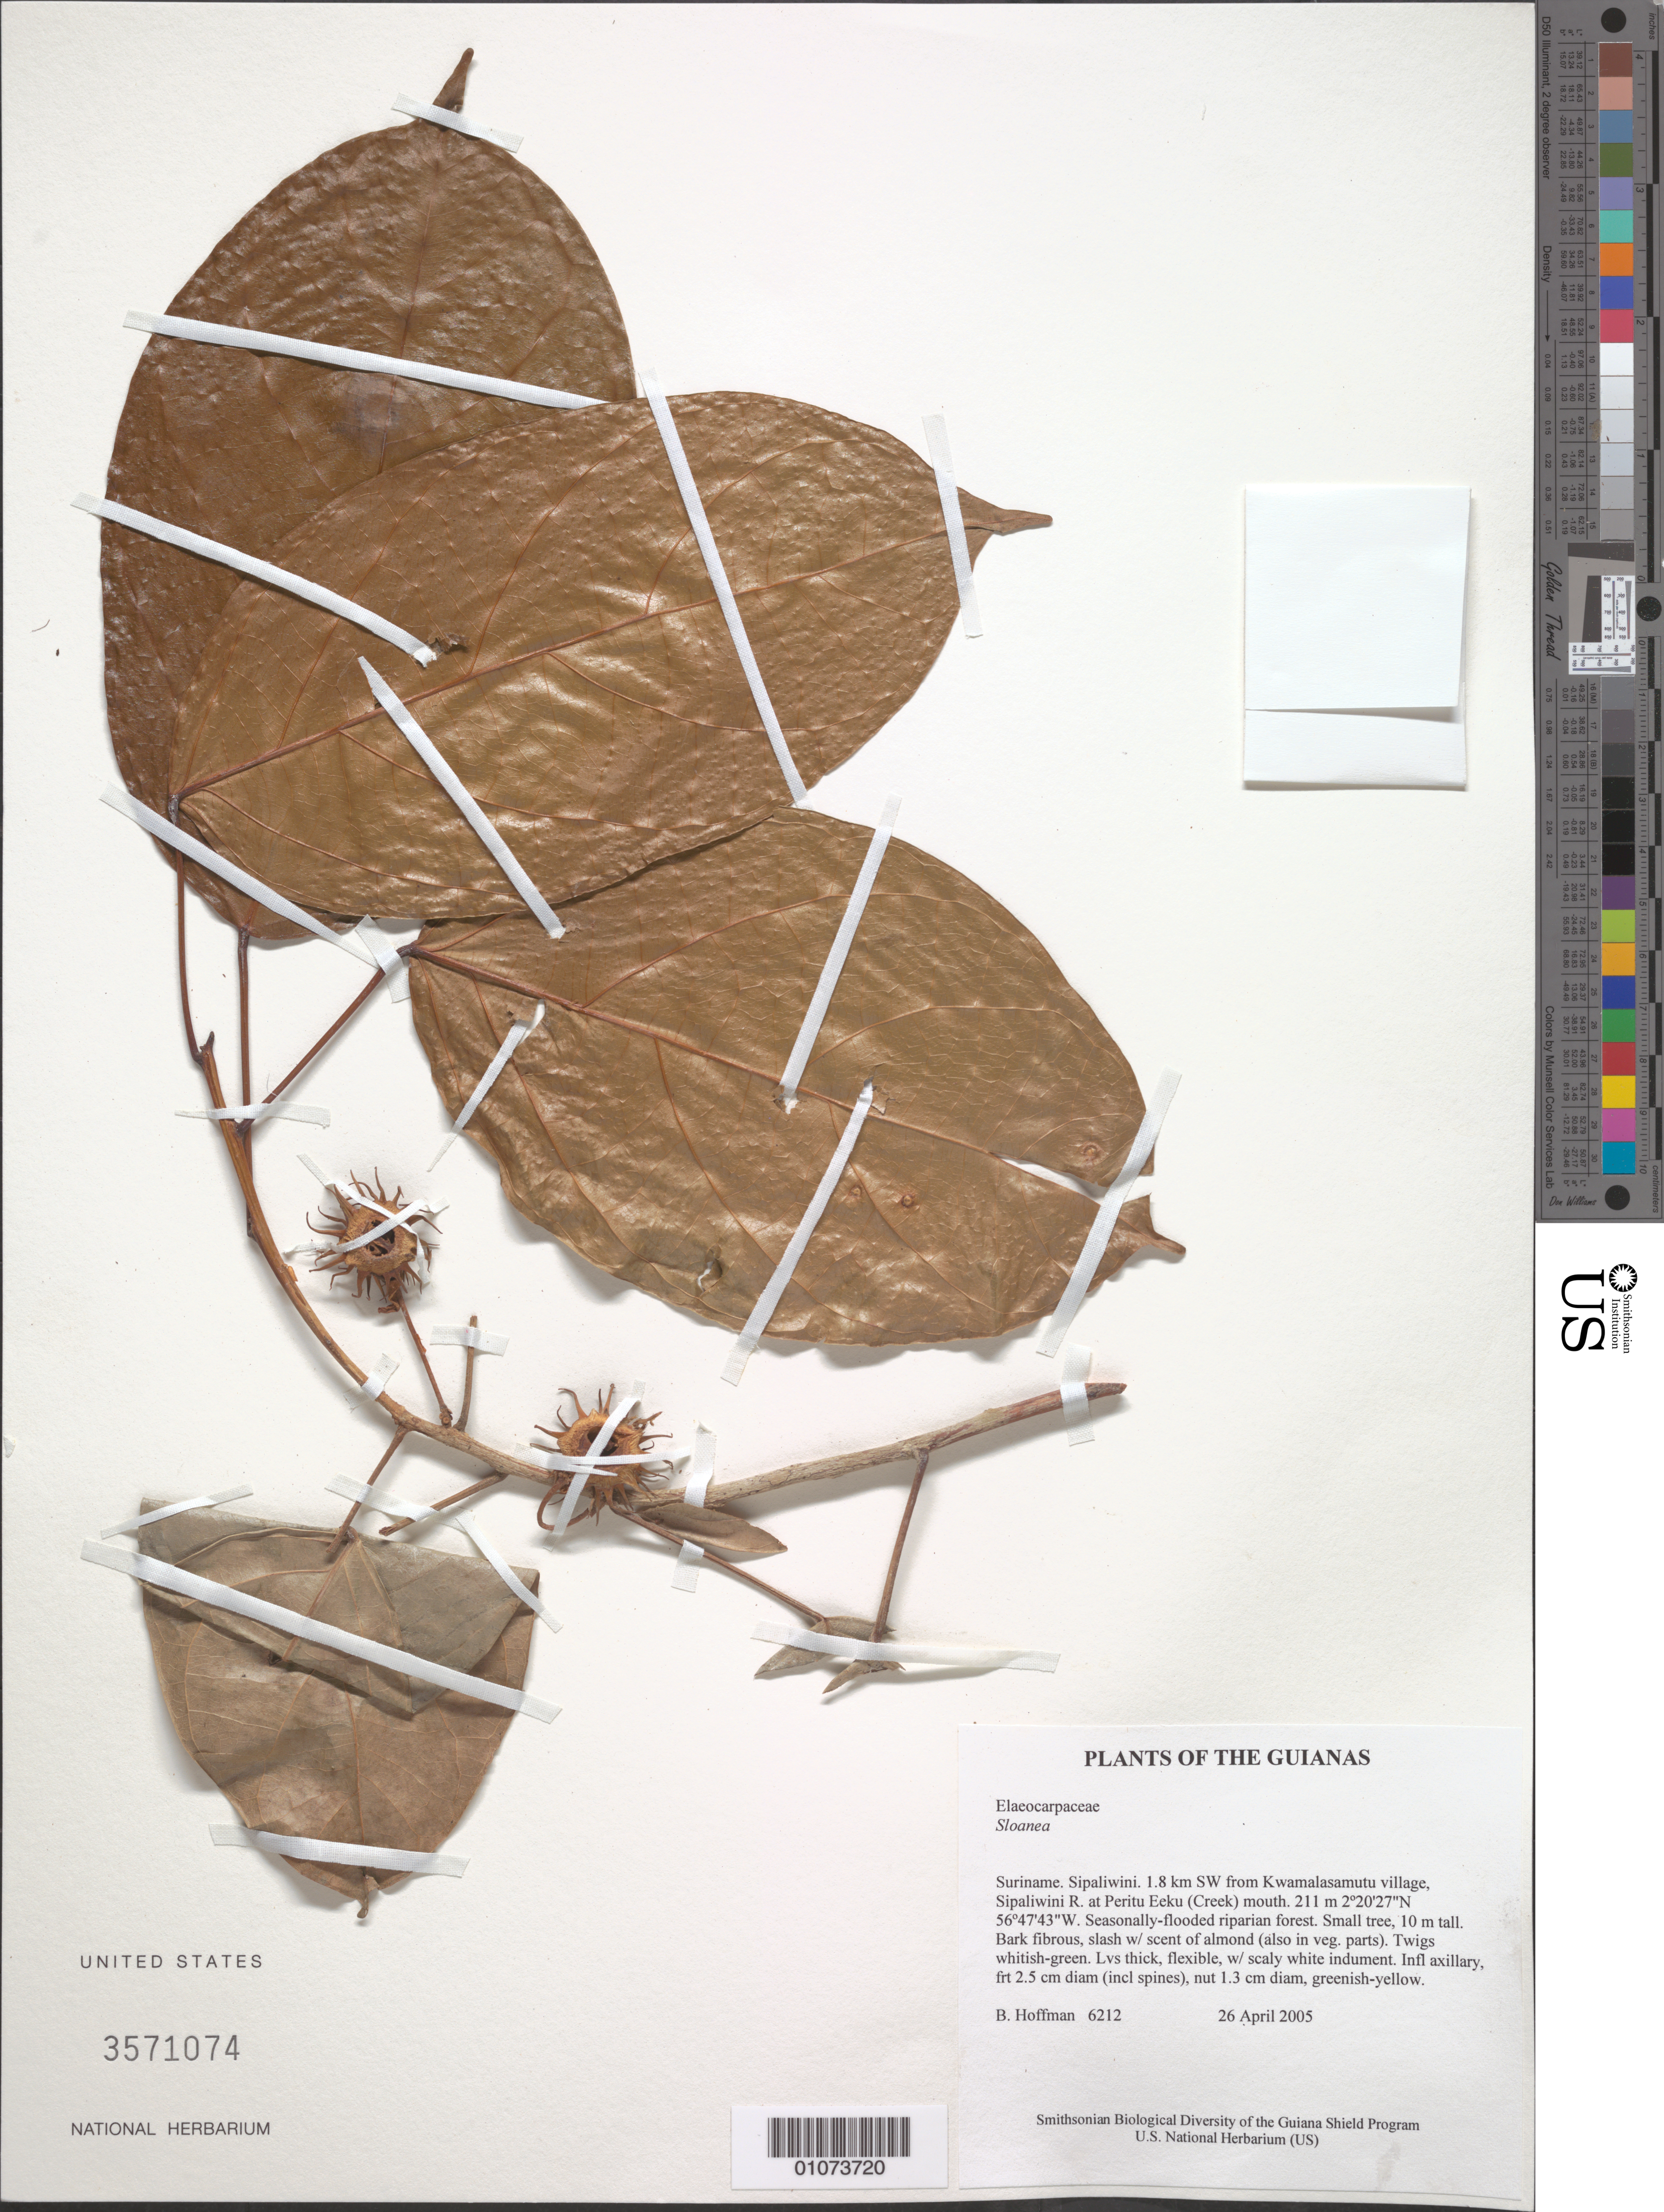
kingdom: Plantae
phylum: Tracheophyta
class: Magnoliopsida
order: Oxalidales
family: Elaeocarpaceae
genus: Sloanea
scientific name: Sloanea sp.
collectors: B. Hoffman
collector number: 6212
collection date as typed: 26 April 2005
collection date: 2005-04-26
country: Suriname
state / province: Sipaliwini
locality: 1.8 km SW from Kwamalasamutu village, Sipaliwini R. at Peritu Eeku (Creek) mouth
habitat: Seasonally-flooded riparian forest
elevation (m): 211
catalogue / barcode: US 3571074